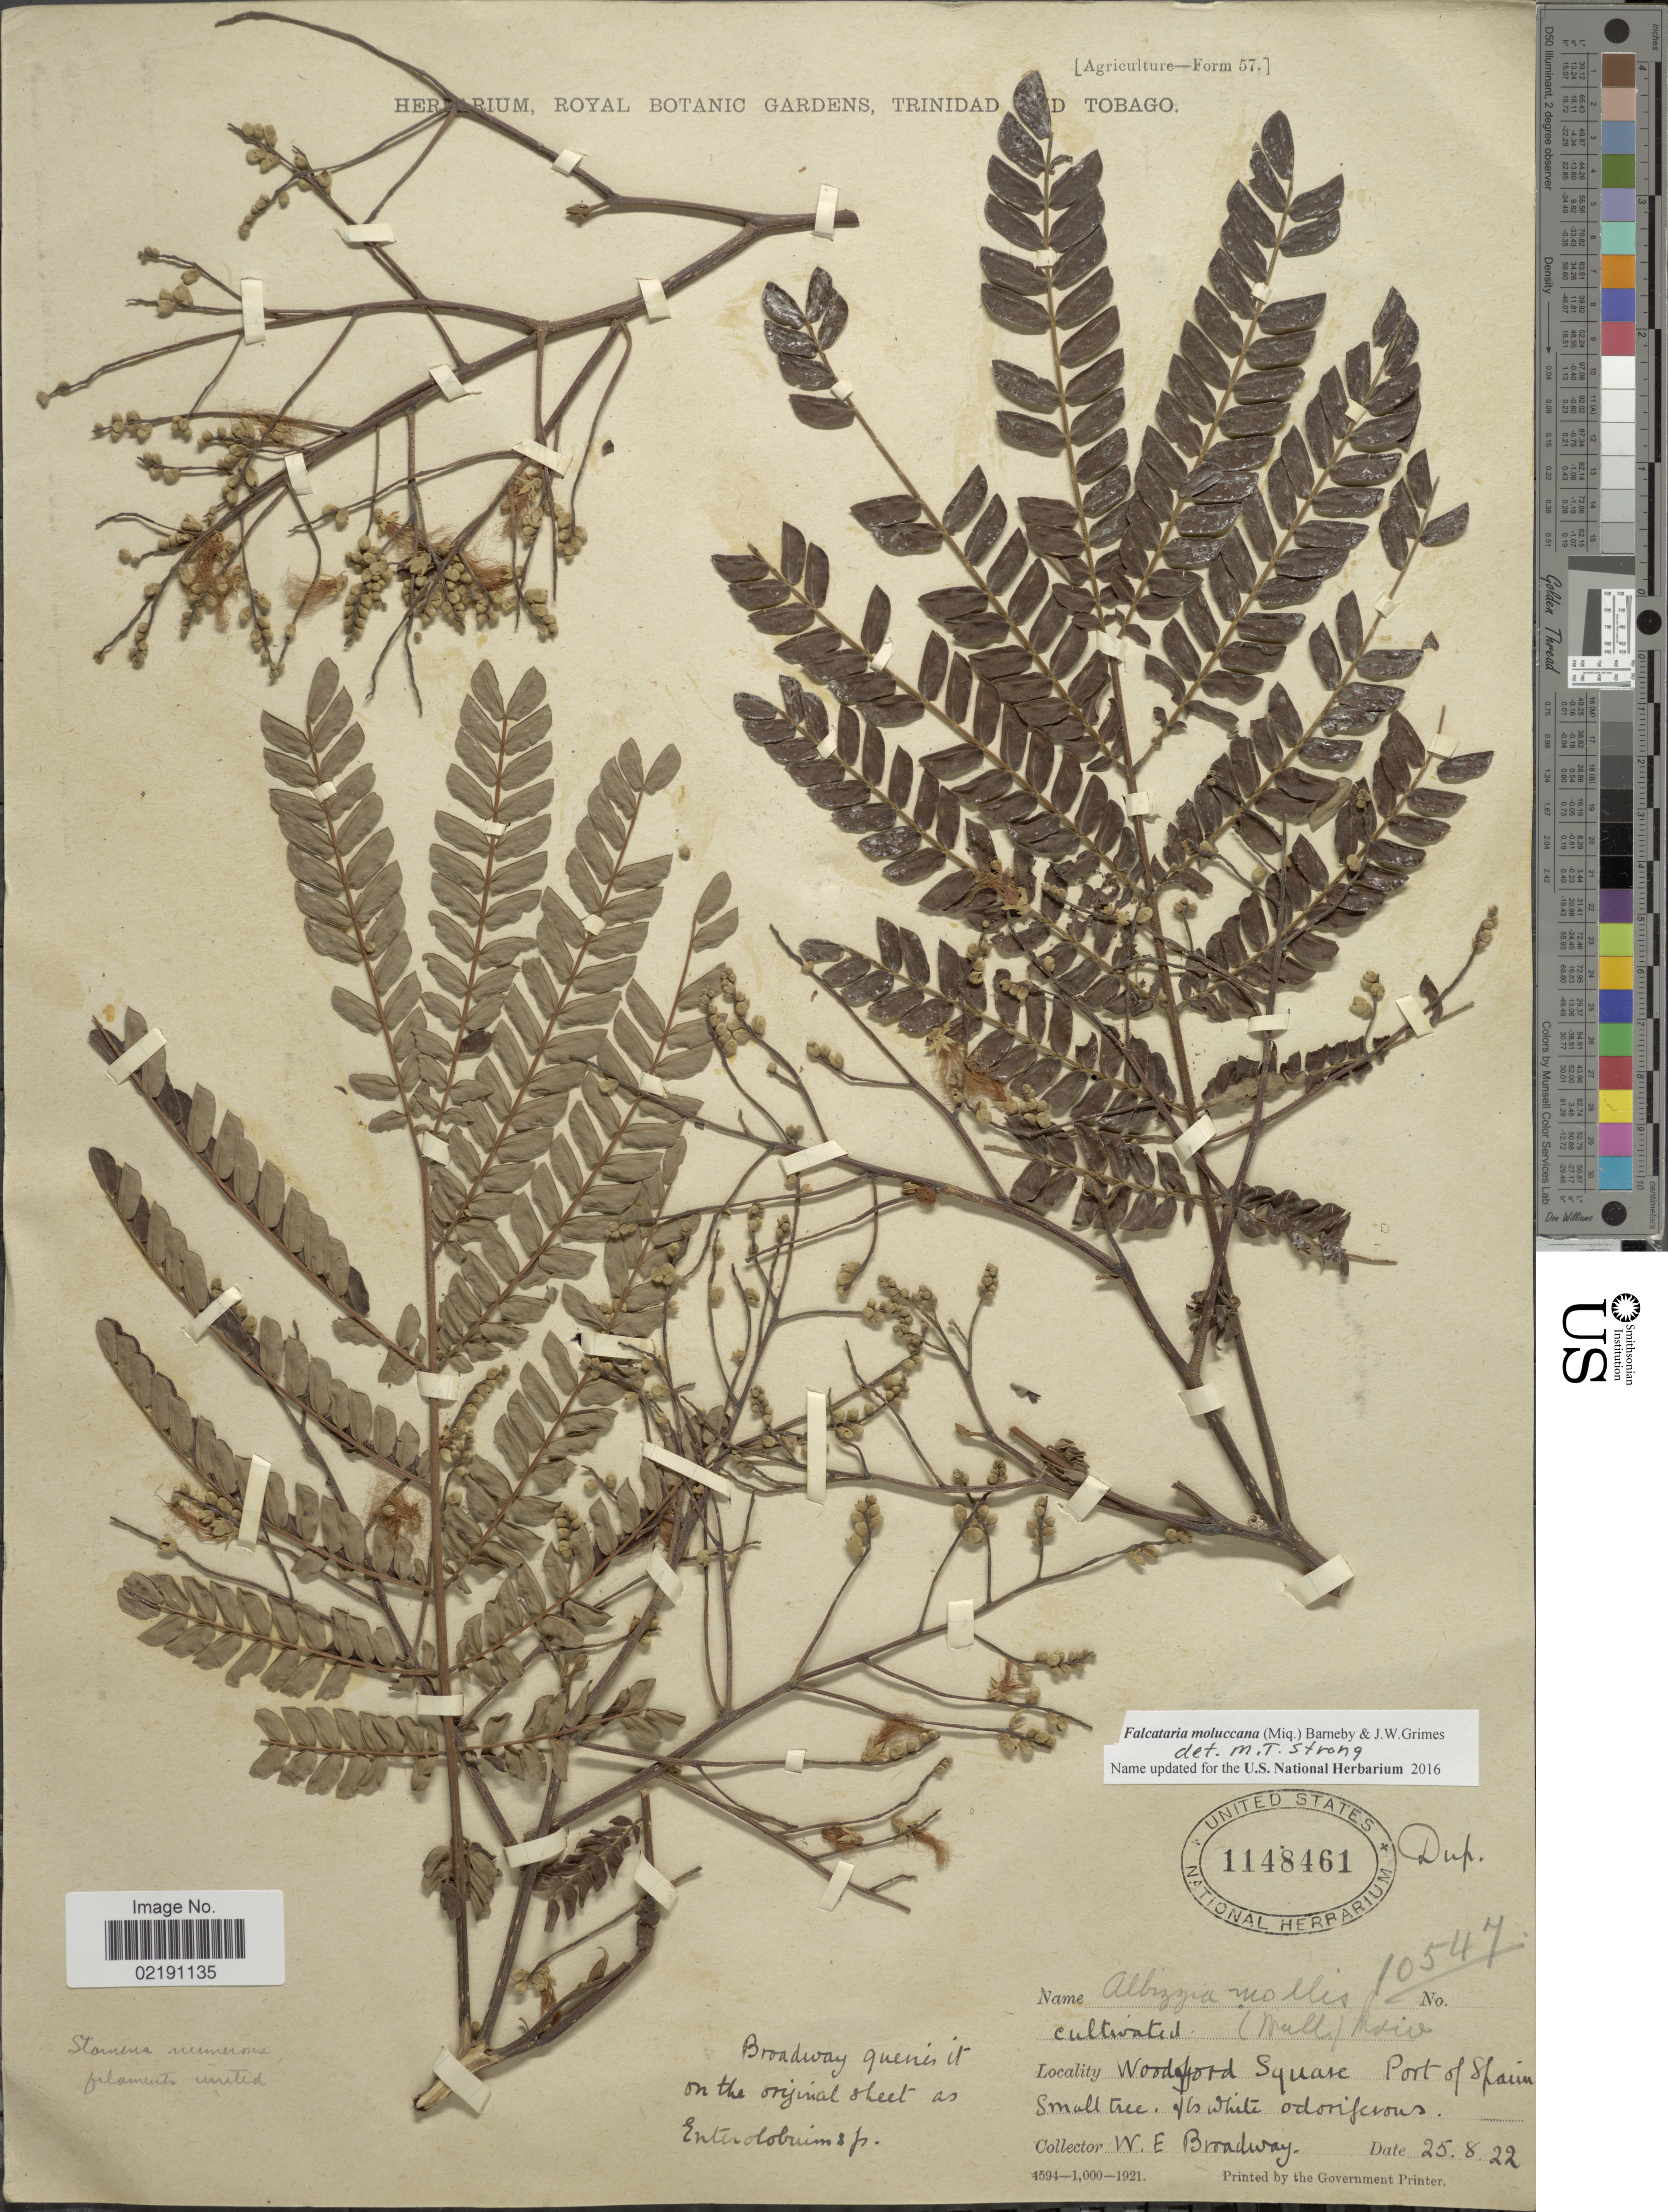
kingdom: Plantae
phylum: Tracheophyta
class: Magnoliopsida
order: Fabales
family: Fabaceae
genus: Falcataria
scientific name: Falcataria moluccana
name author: (Miq.) Barneby & Grimes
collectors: W. E. Broadway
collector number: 10547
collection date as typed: Transcribed d/m/y: 25/8/22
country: Trinidad and Tobago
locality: Woodford Square. Port of Spain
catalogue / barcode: US 1148461